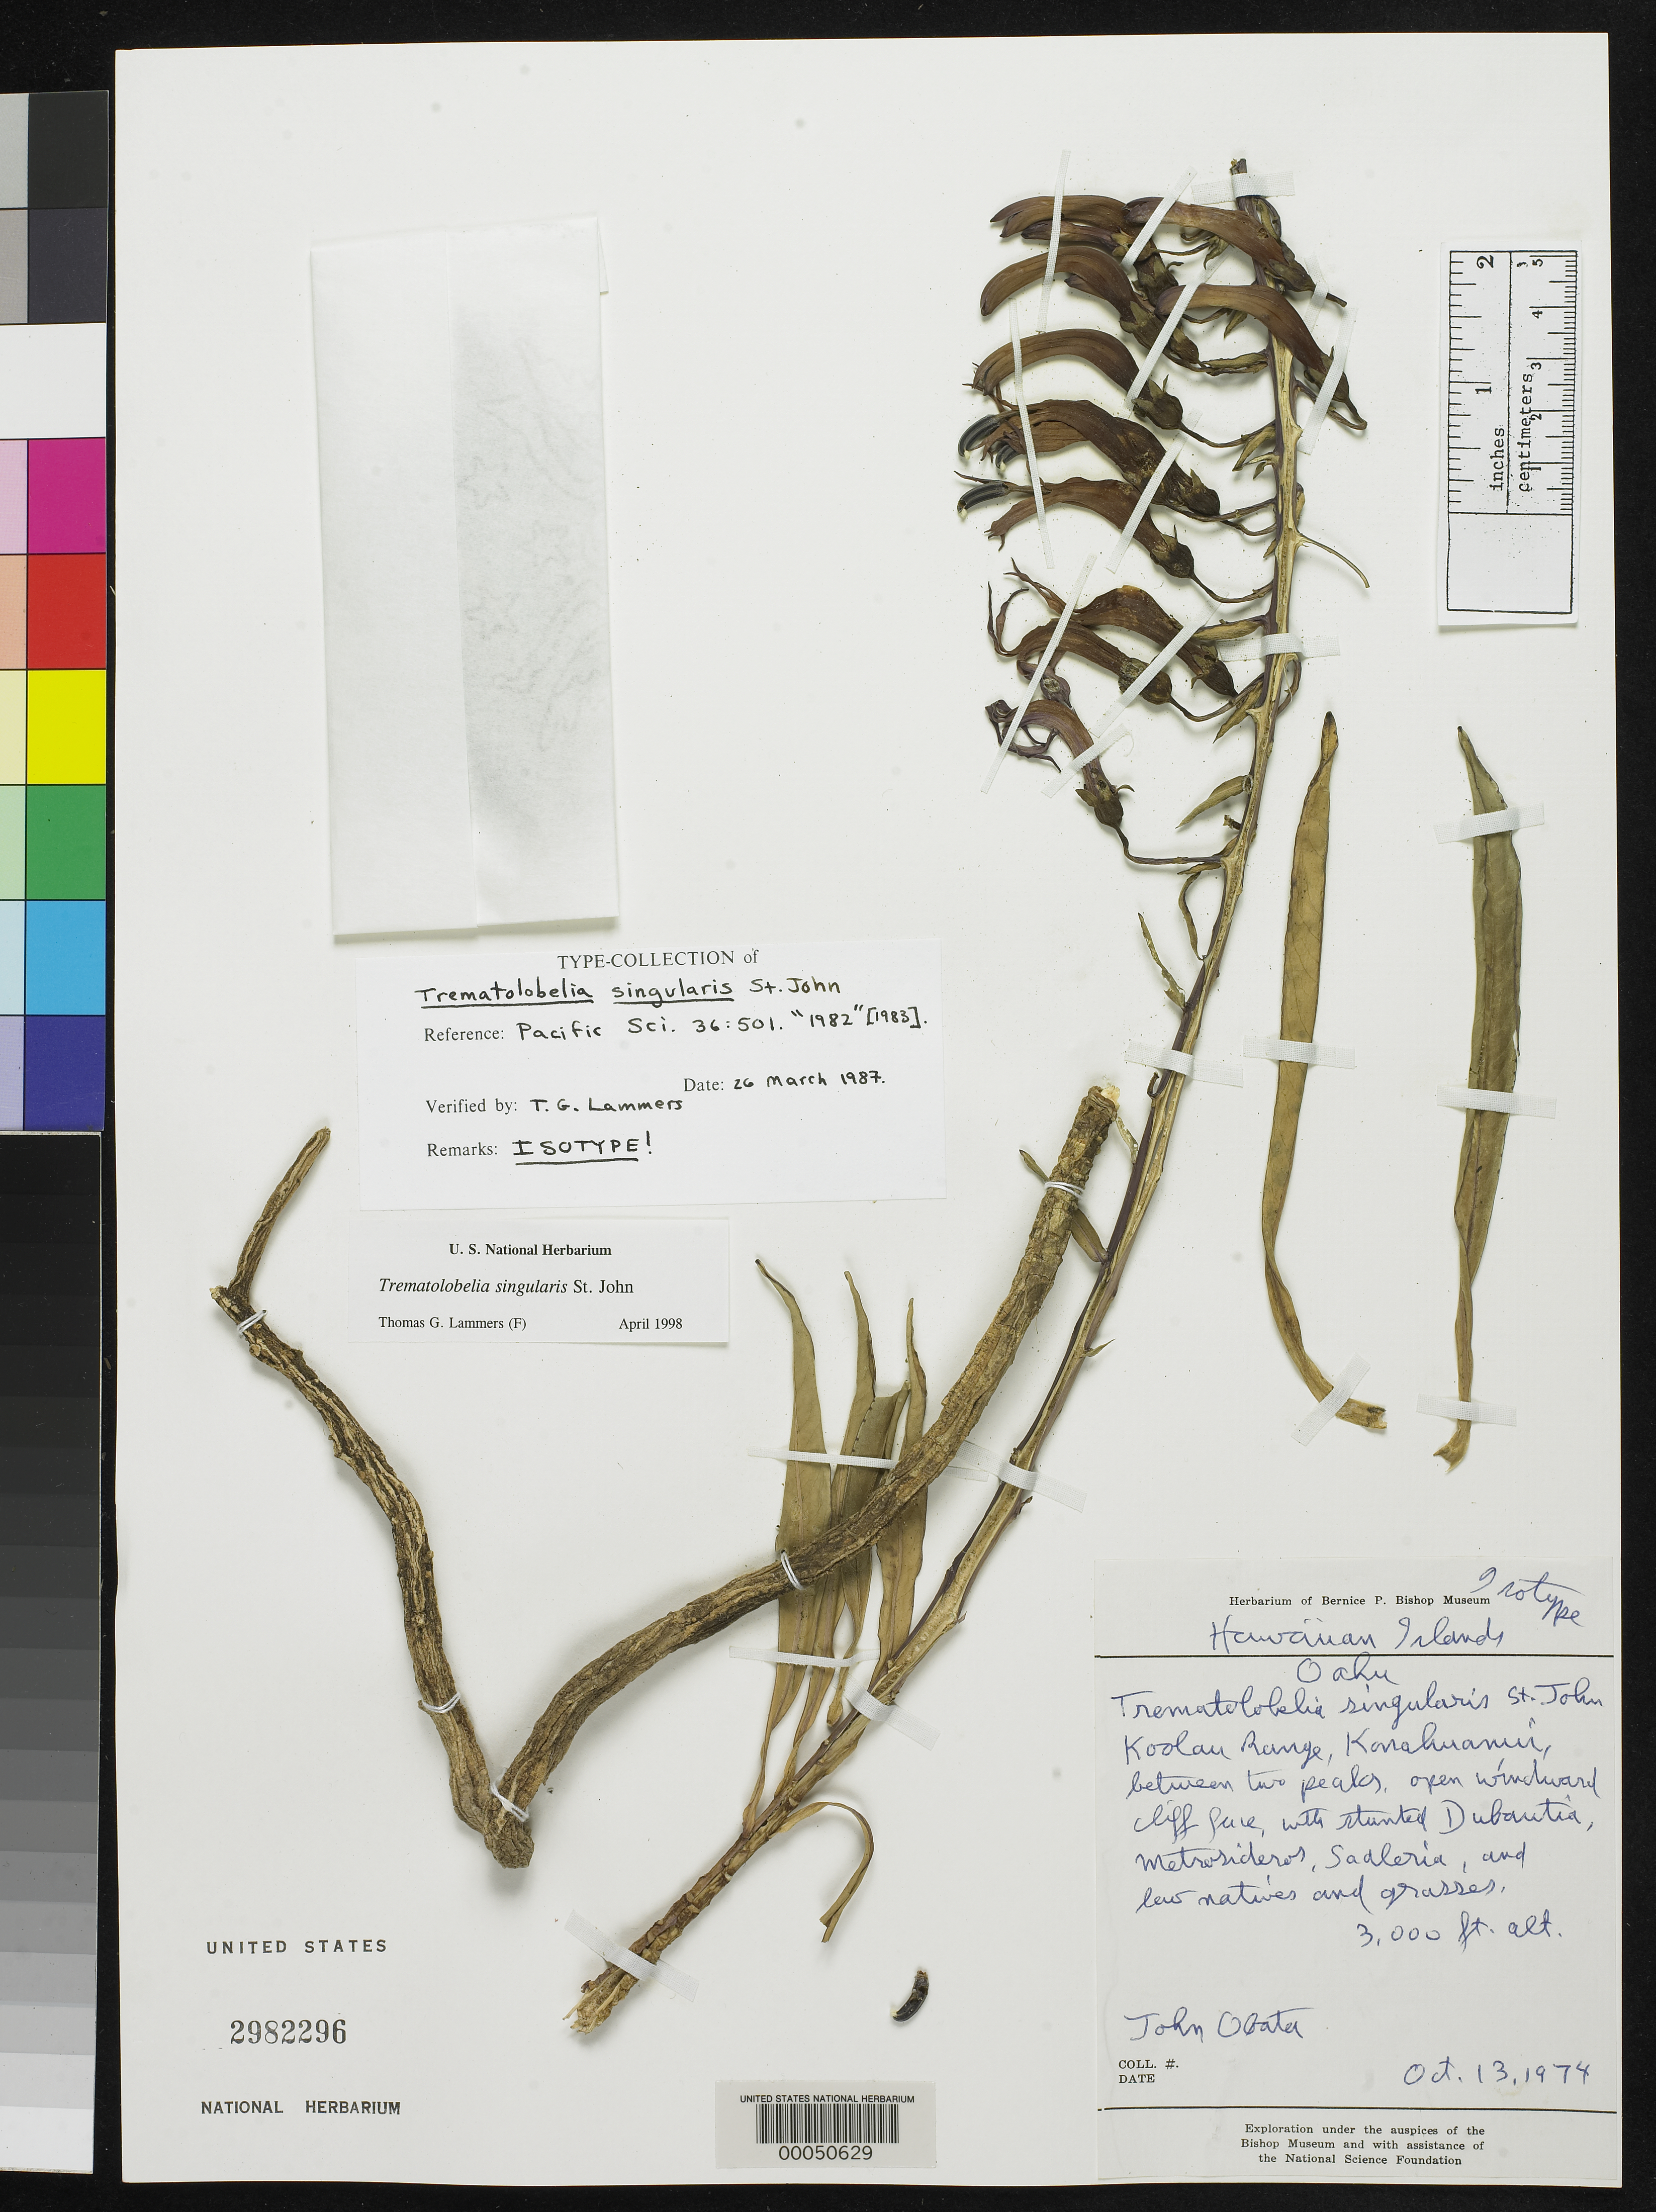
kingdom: Plantae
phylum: Tracheophyta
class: Magnoliopsida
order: Asterales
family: Campanulaceae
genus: Trematolobelia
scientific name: Trematolobelia singularis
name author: H. St. John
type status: Isotype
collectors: J. Obater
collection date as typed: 13 Oct 1974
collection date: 1974-10-13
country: United States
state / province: Hawaii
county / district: Honolulu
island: Oahu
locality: Koolau Range, Konahuanui, between 2 Konahuanui peaks.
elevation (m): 914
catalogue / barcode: US 2982296